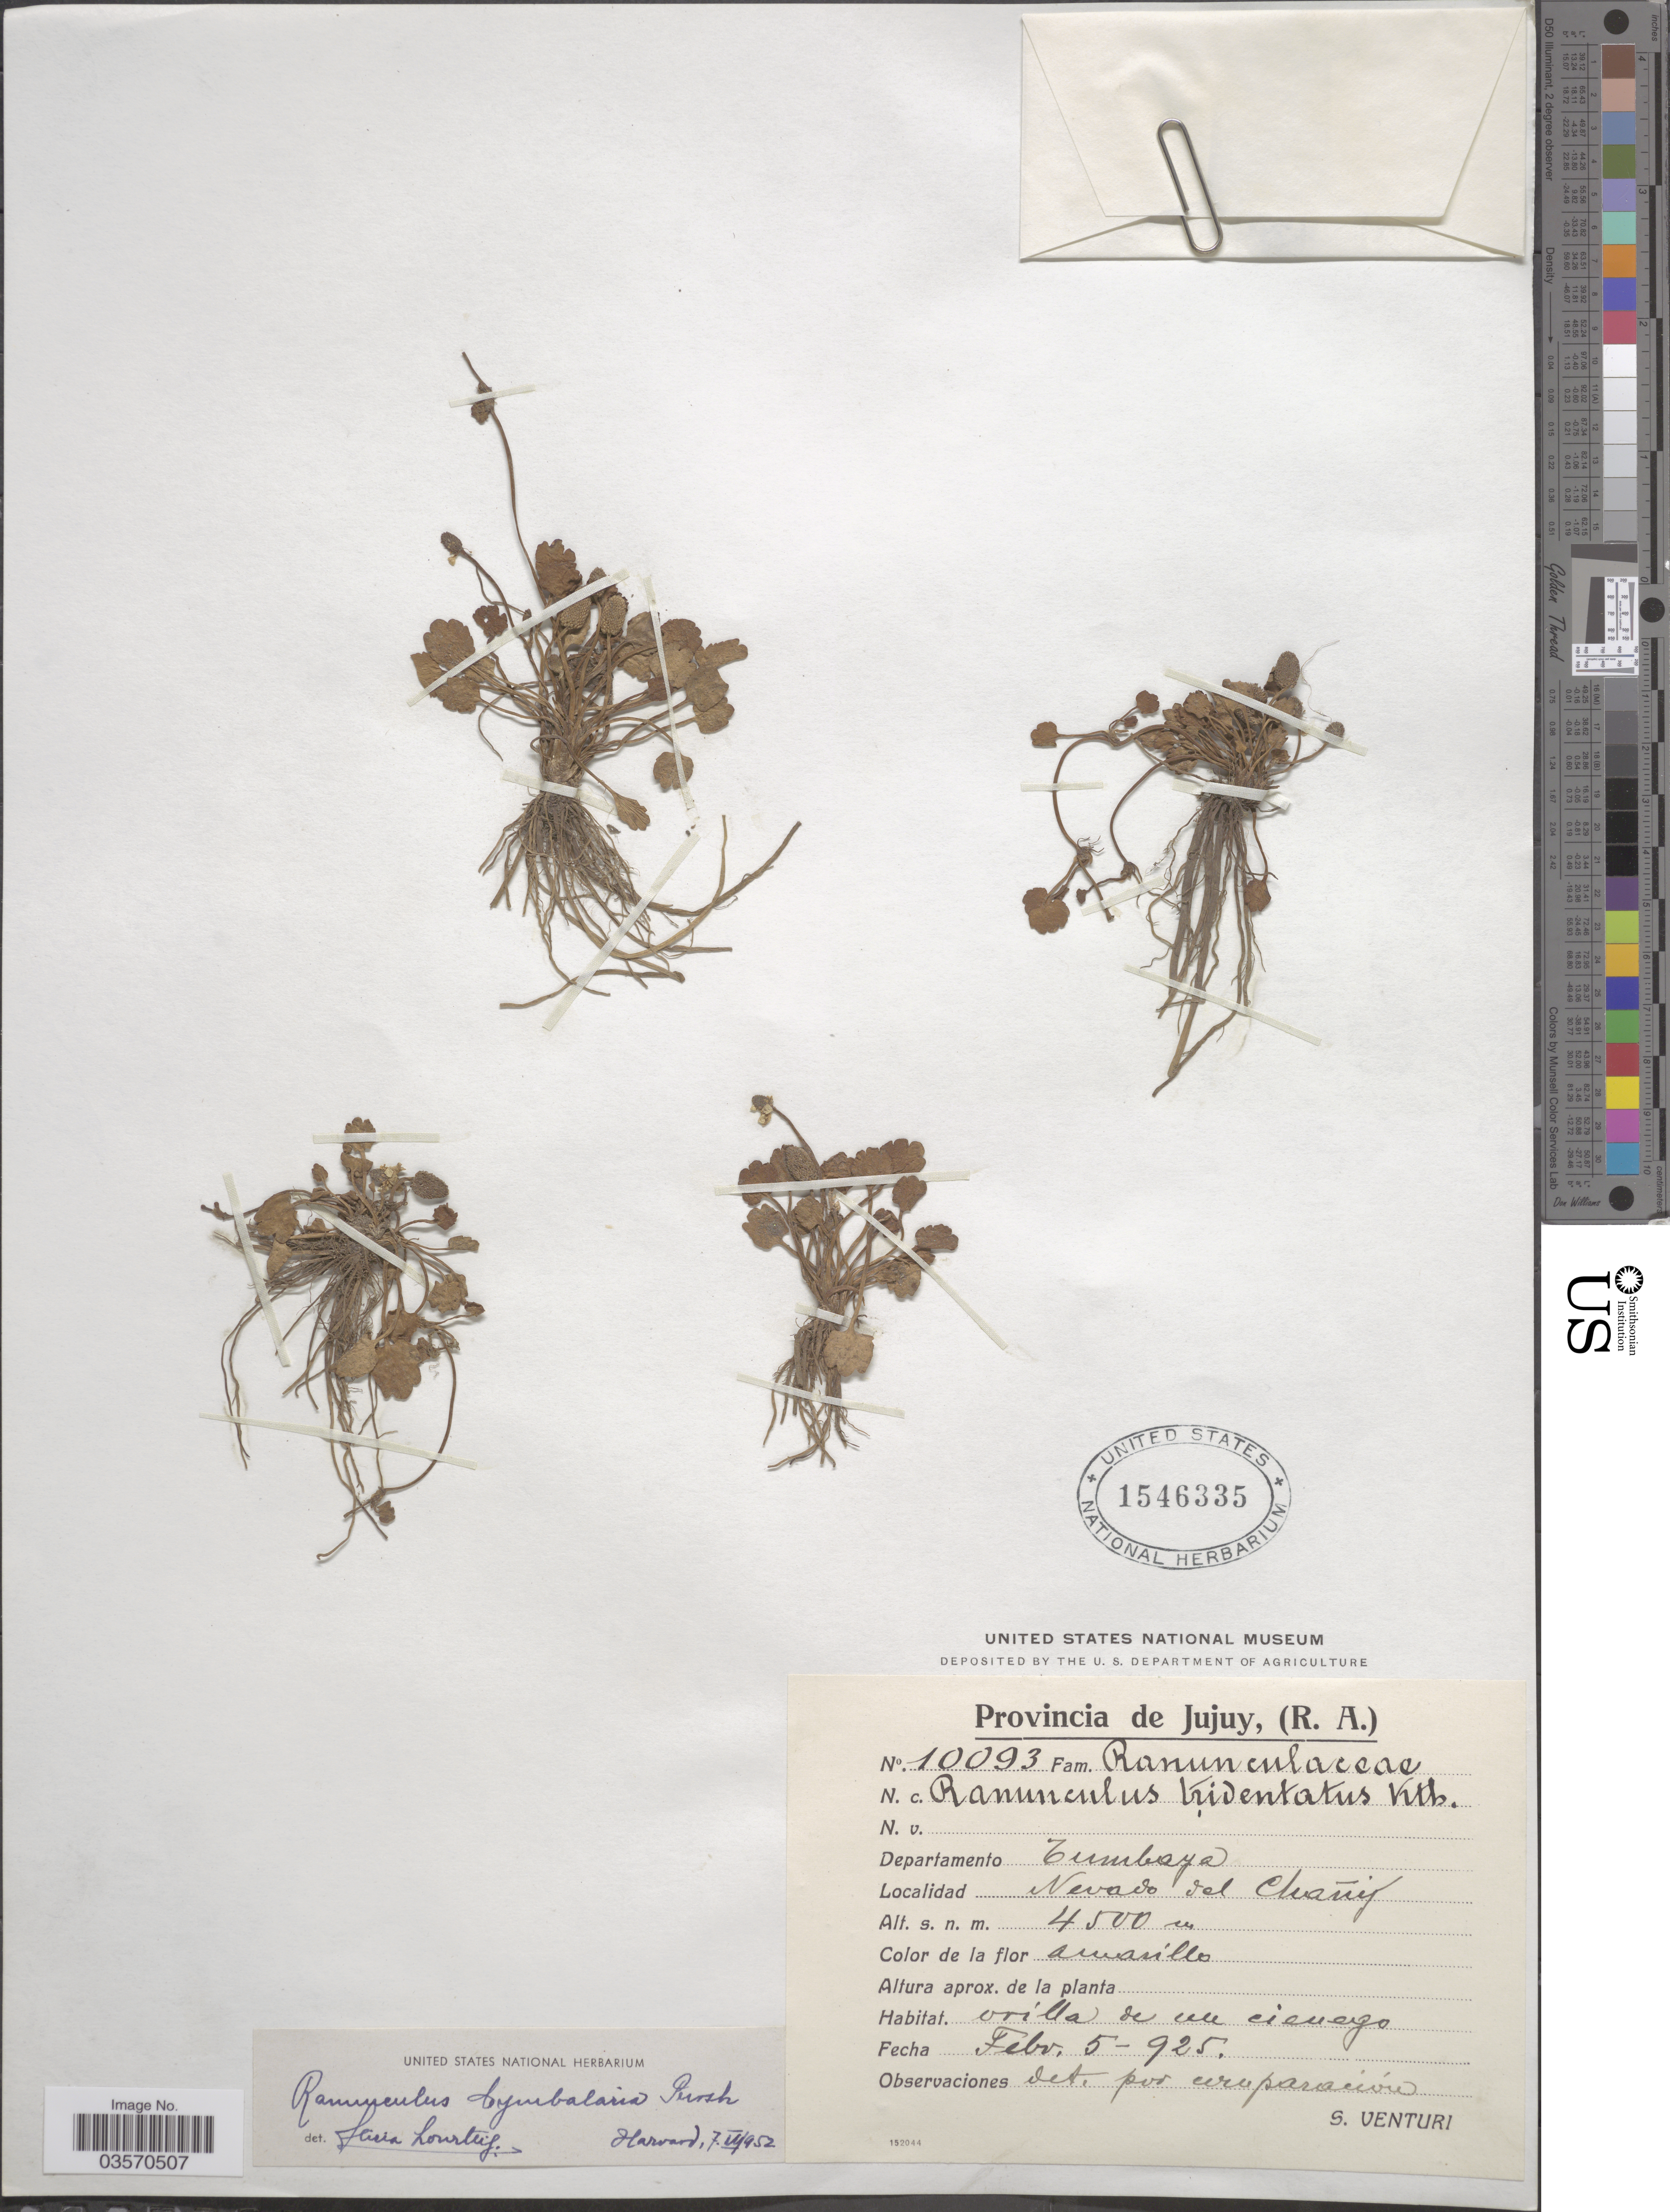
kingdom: Plantae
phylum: Tracheophyta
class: Magnoliopsida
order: Ranunculales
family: Ranunculaceae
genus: Halerpestes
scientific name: Halerpestes cymbalaria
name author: (Pursh) Greene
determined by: Strong, M. T., (US), Smithsonian Institution - National Museum of Natural History (UNITED STATES)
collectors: S. Venturi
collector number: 10093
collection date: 1925-02-05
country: Argentina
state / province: Jujuy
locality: Departamento Tumbaya. Nevado del Chañi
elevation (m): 4500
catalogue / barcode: US 1546335